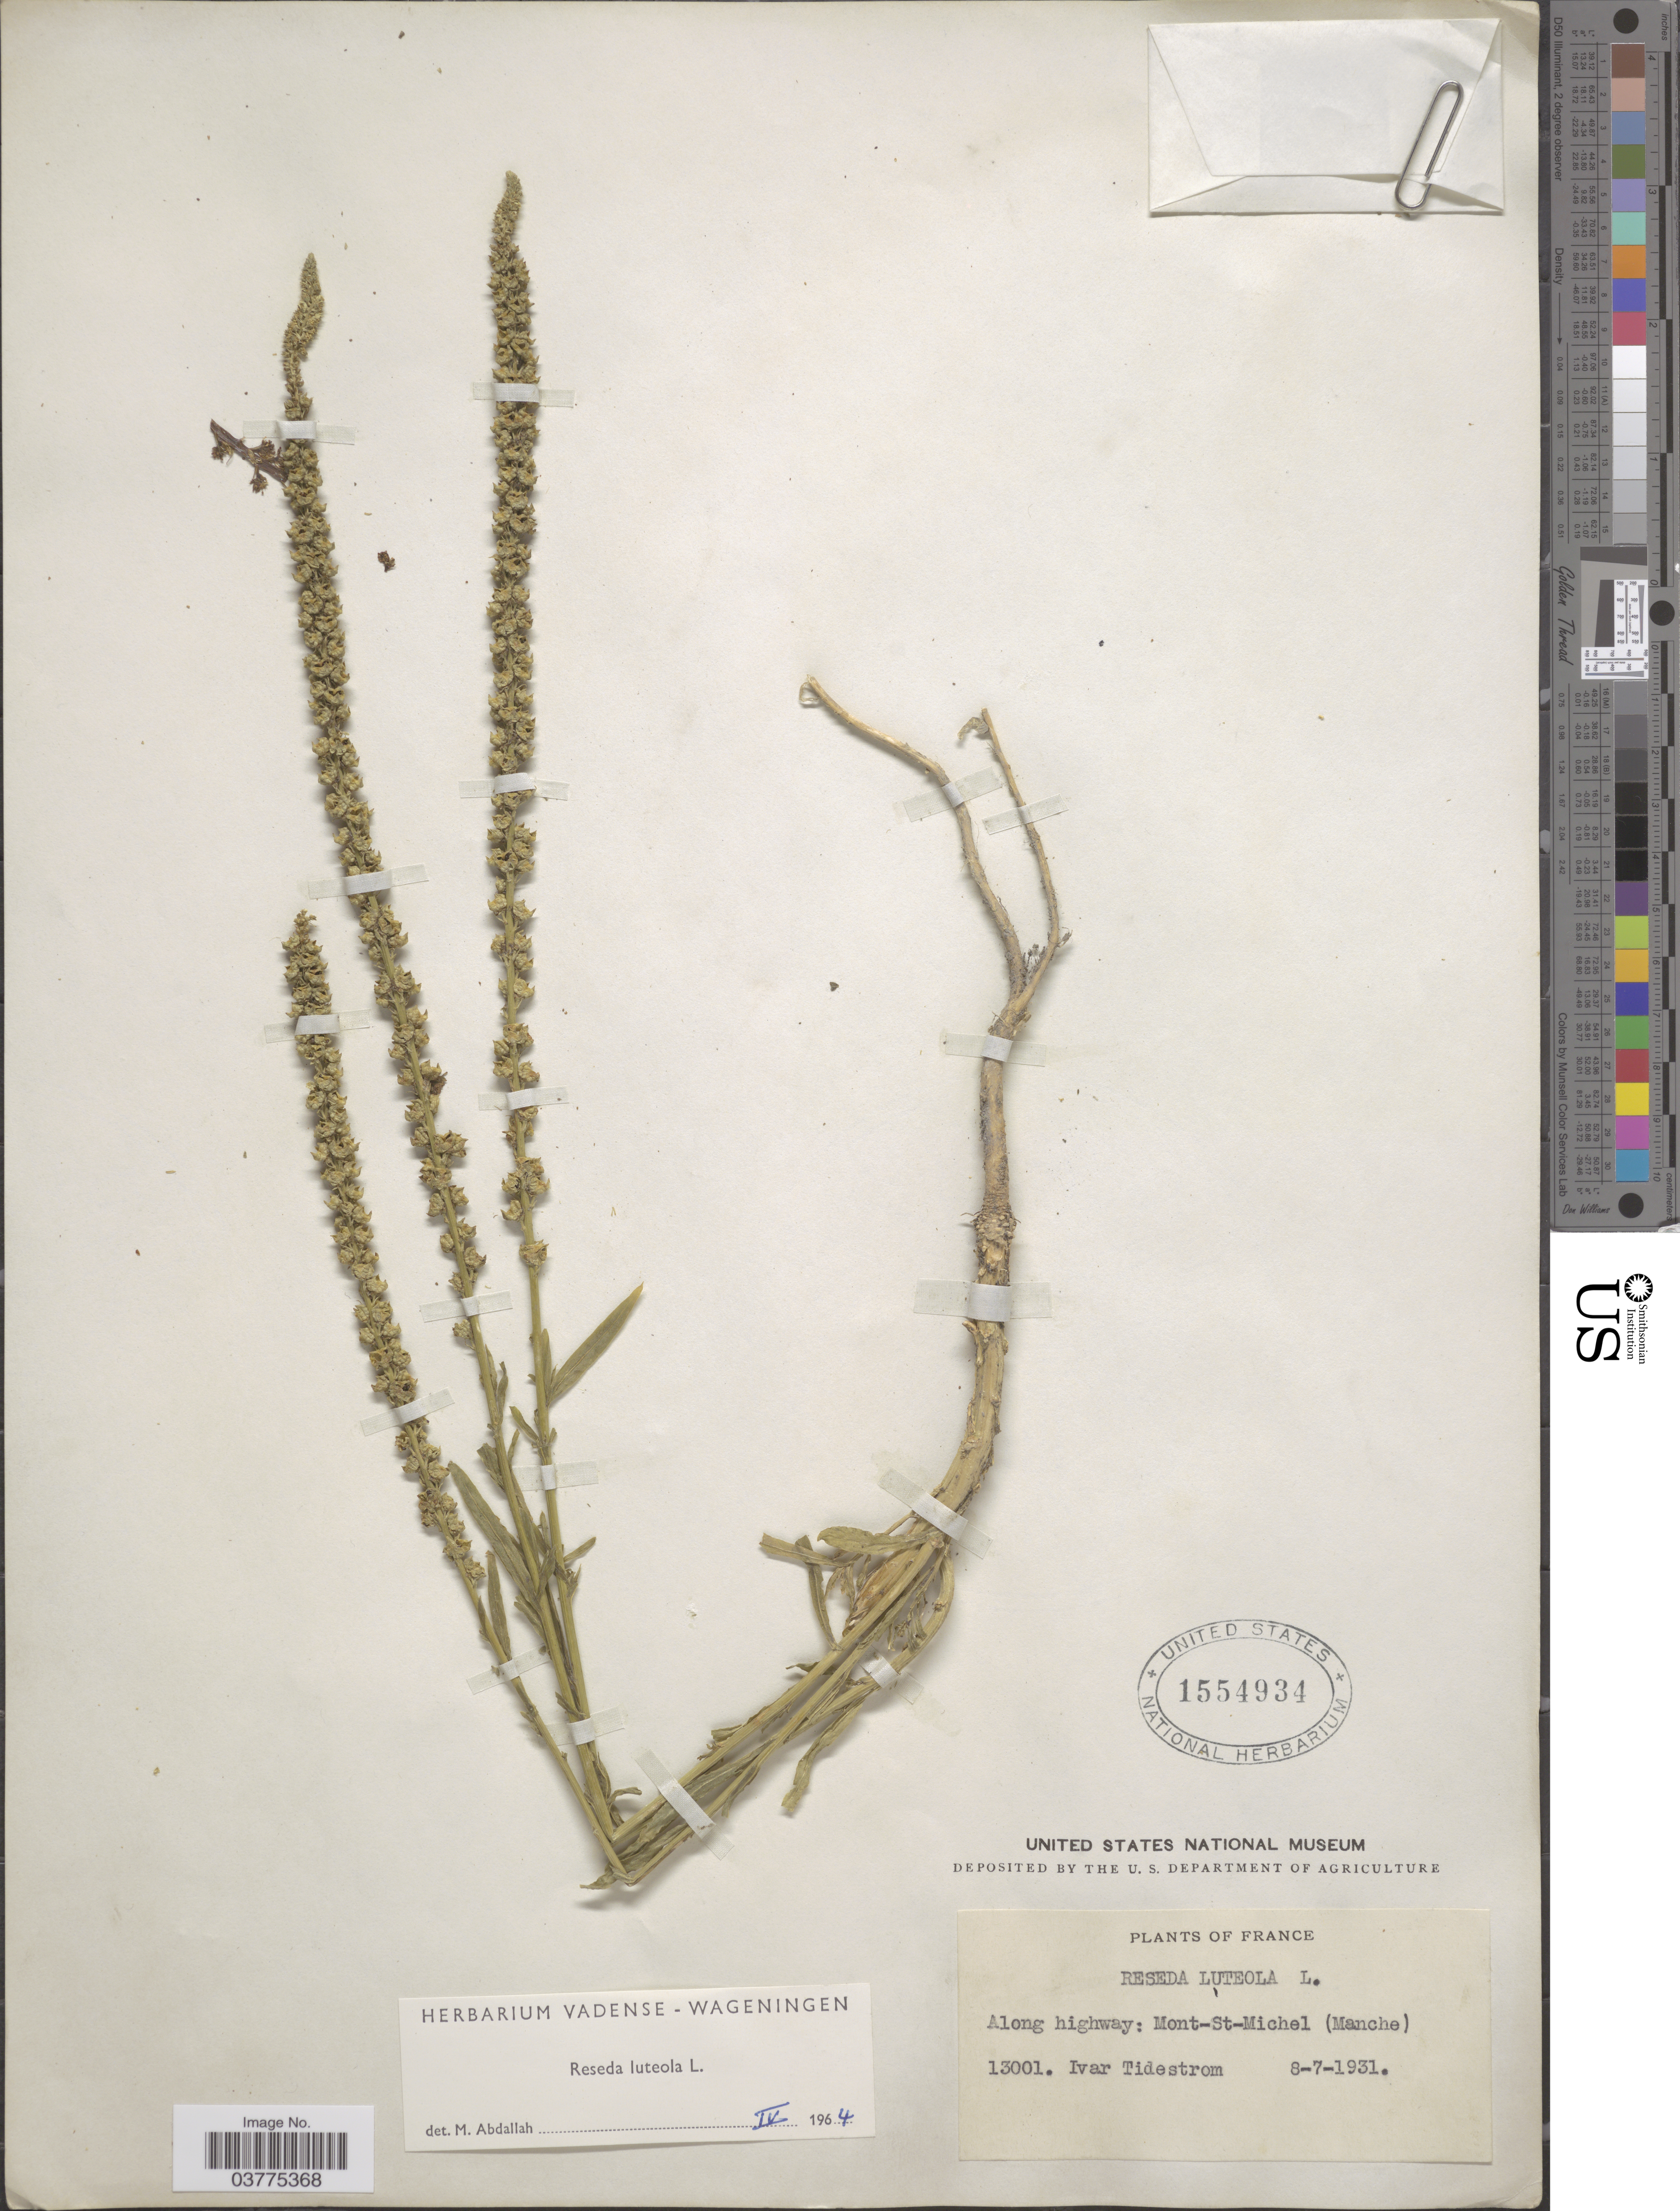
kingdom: Plantae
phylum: Tracheophyta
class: Magnoliopsida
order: Brassicales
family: Resedaceae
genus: Reseda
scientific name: Reseda luteola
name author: L.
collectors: I. F. Tidestrom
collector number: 13001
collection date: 1931-07-08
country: France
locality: Along highway: Mont-St-Michel (Manche).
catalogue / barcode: US 1554934